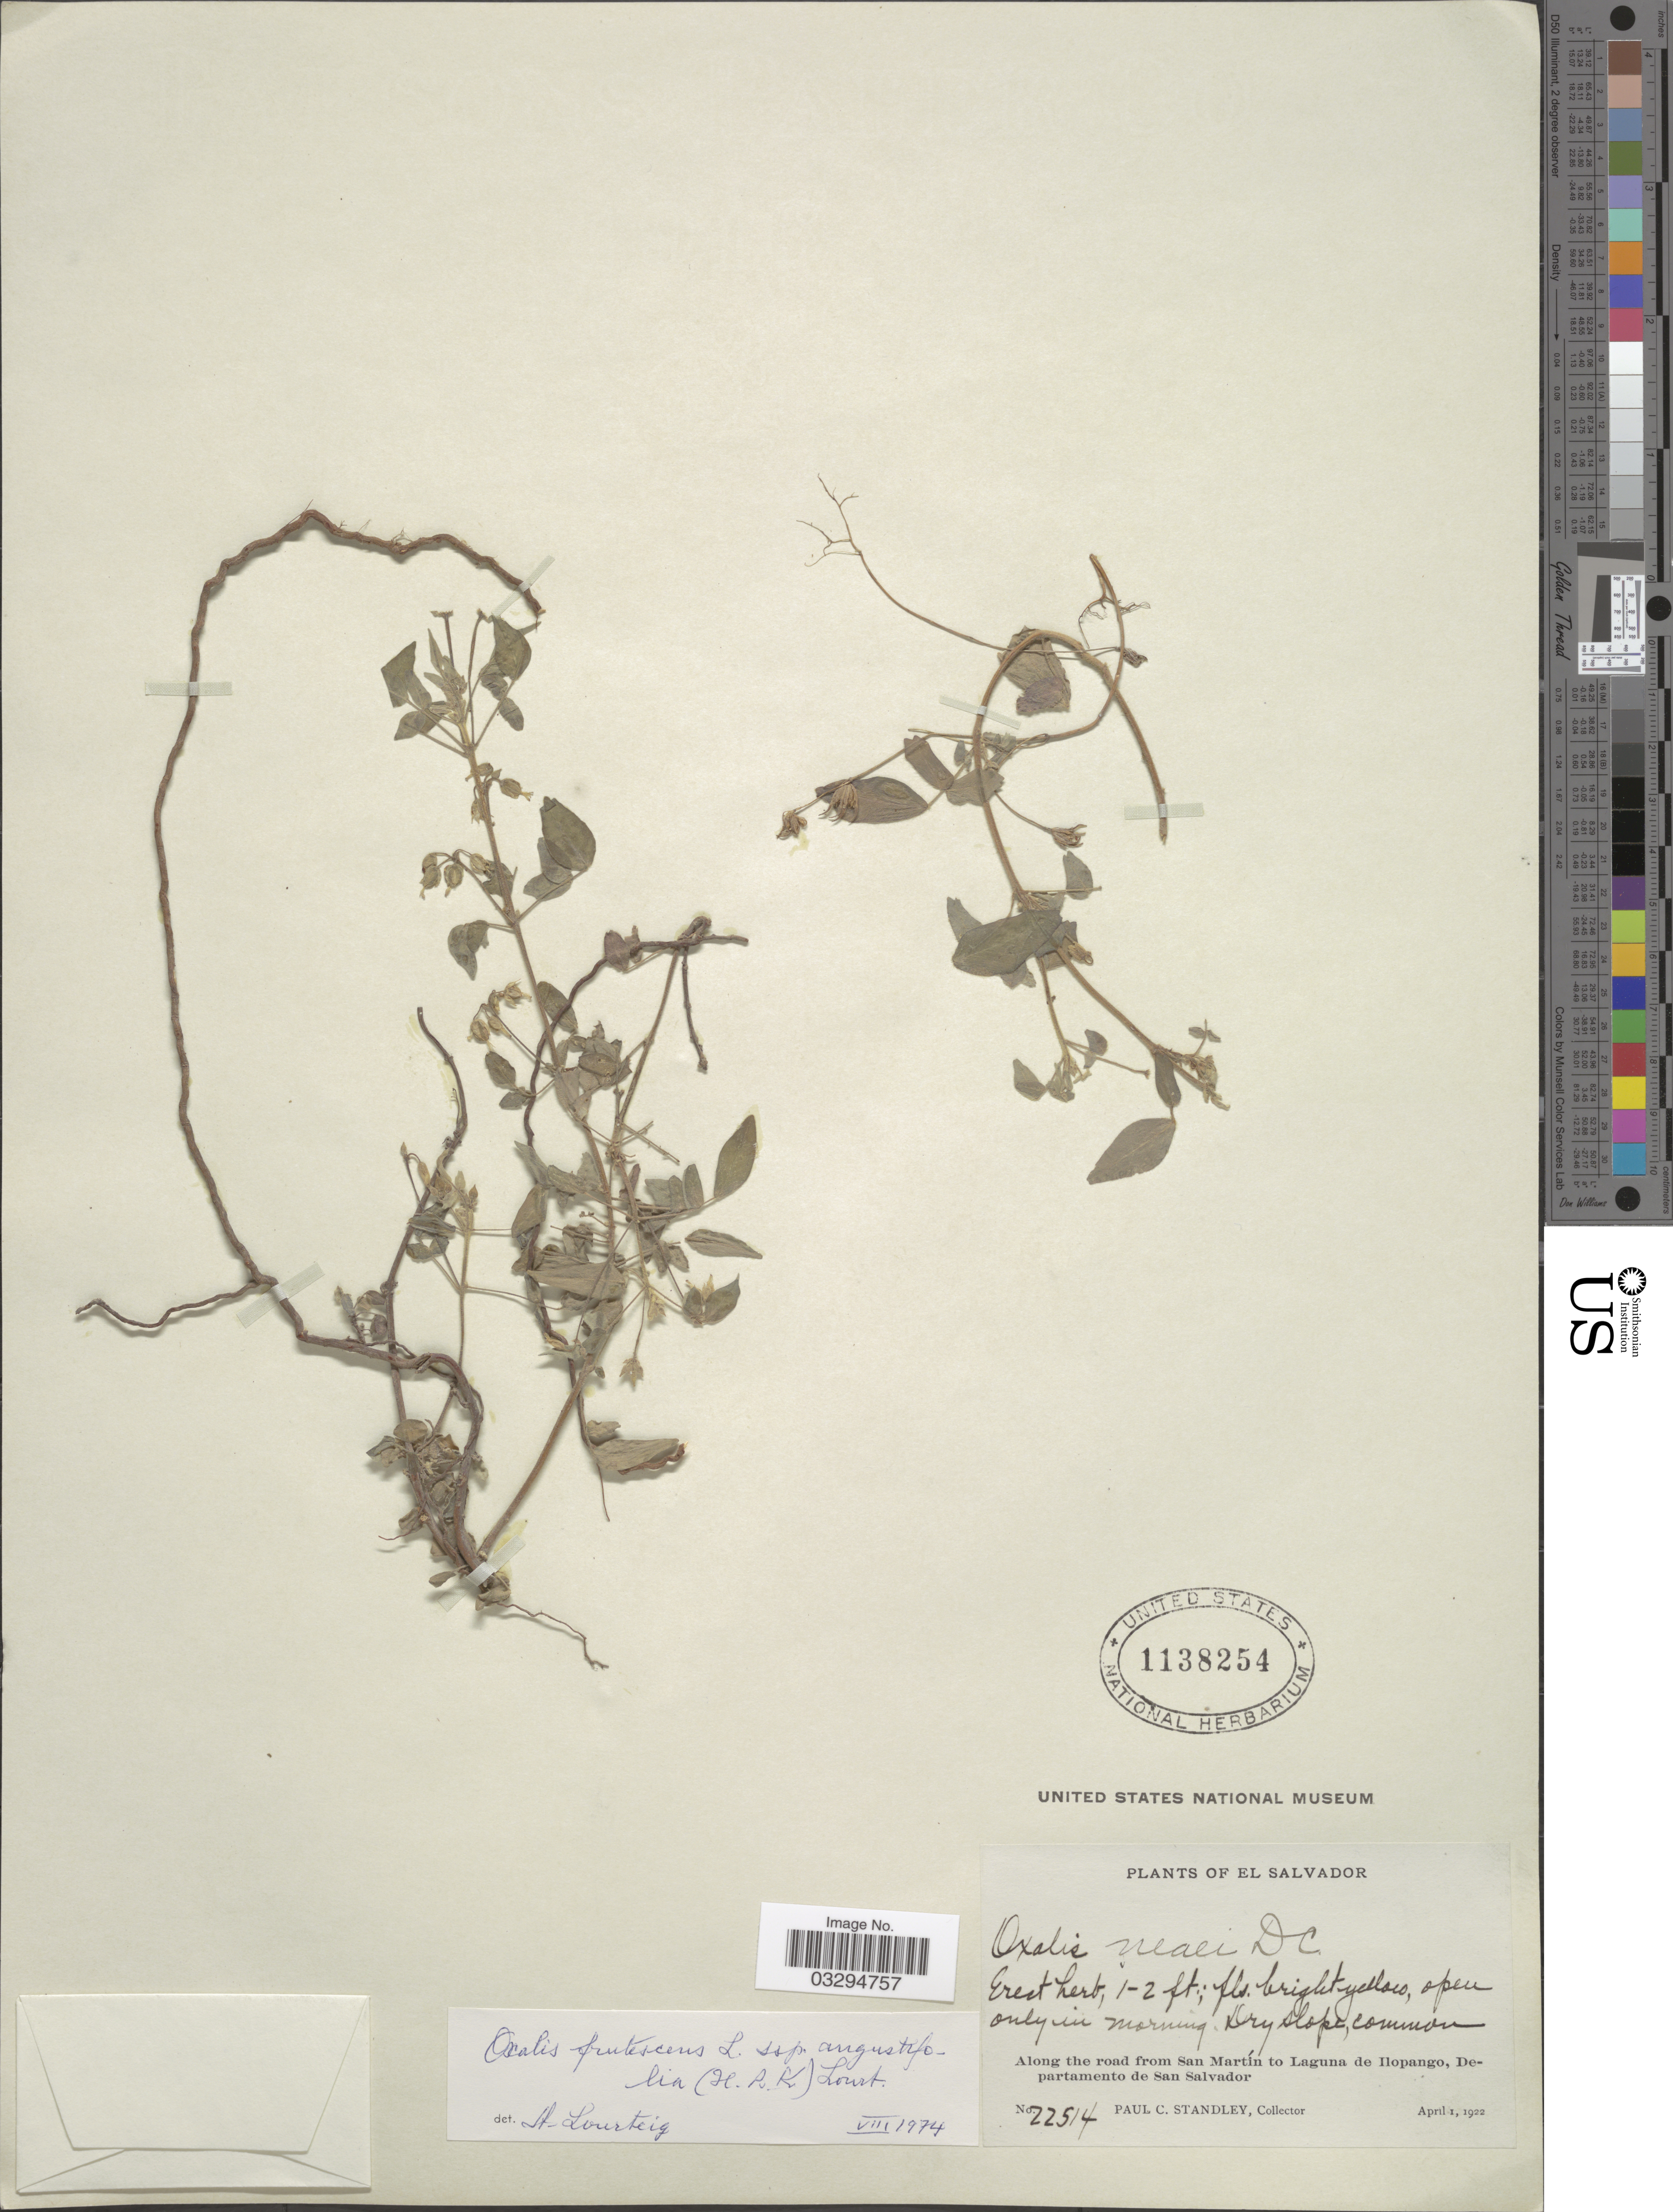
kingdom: Plantae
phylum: Tracheophyta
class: Magnoliopsida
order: Oxalidales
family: Oxalidaceae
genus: Oxalis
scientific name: Oxalis frutescens subsp. angustifolia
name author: (Kunth) Lourteig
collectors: P. C. Standley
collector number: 22514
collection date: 1922-04-01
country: El Salvador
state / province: San Salvador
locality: Along the road from San Martín to Laguna de Ilopango, Departamento de San Salvador.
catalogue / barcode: US 1138254